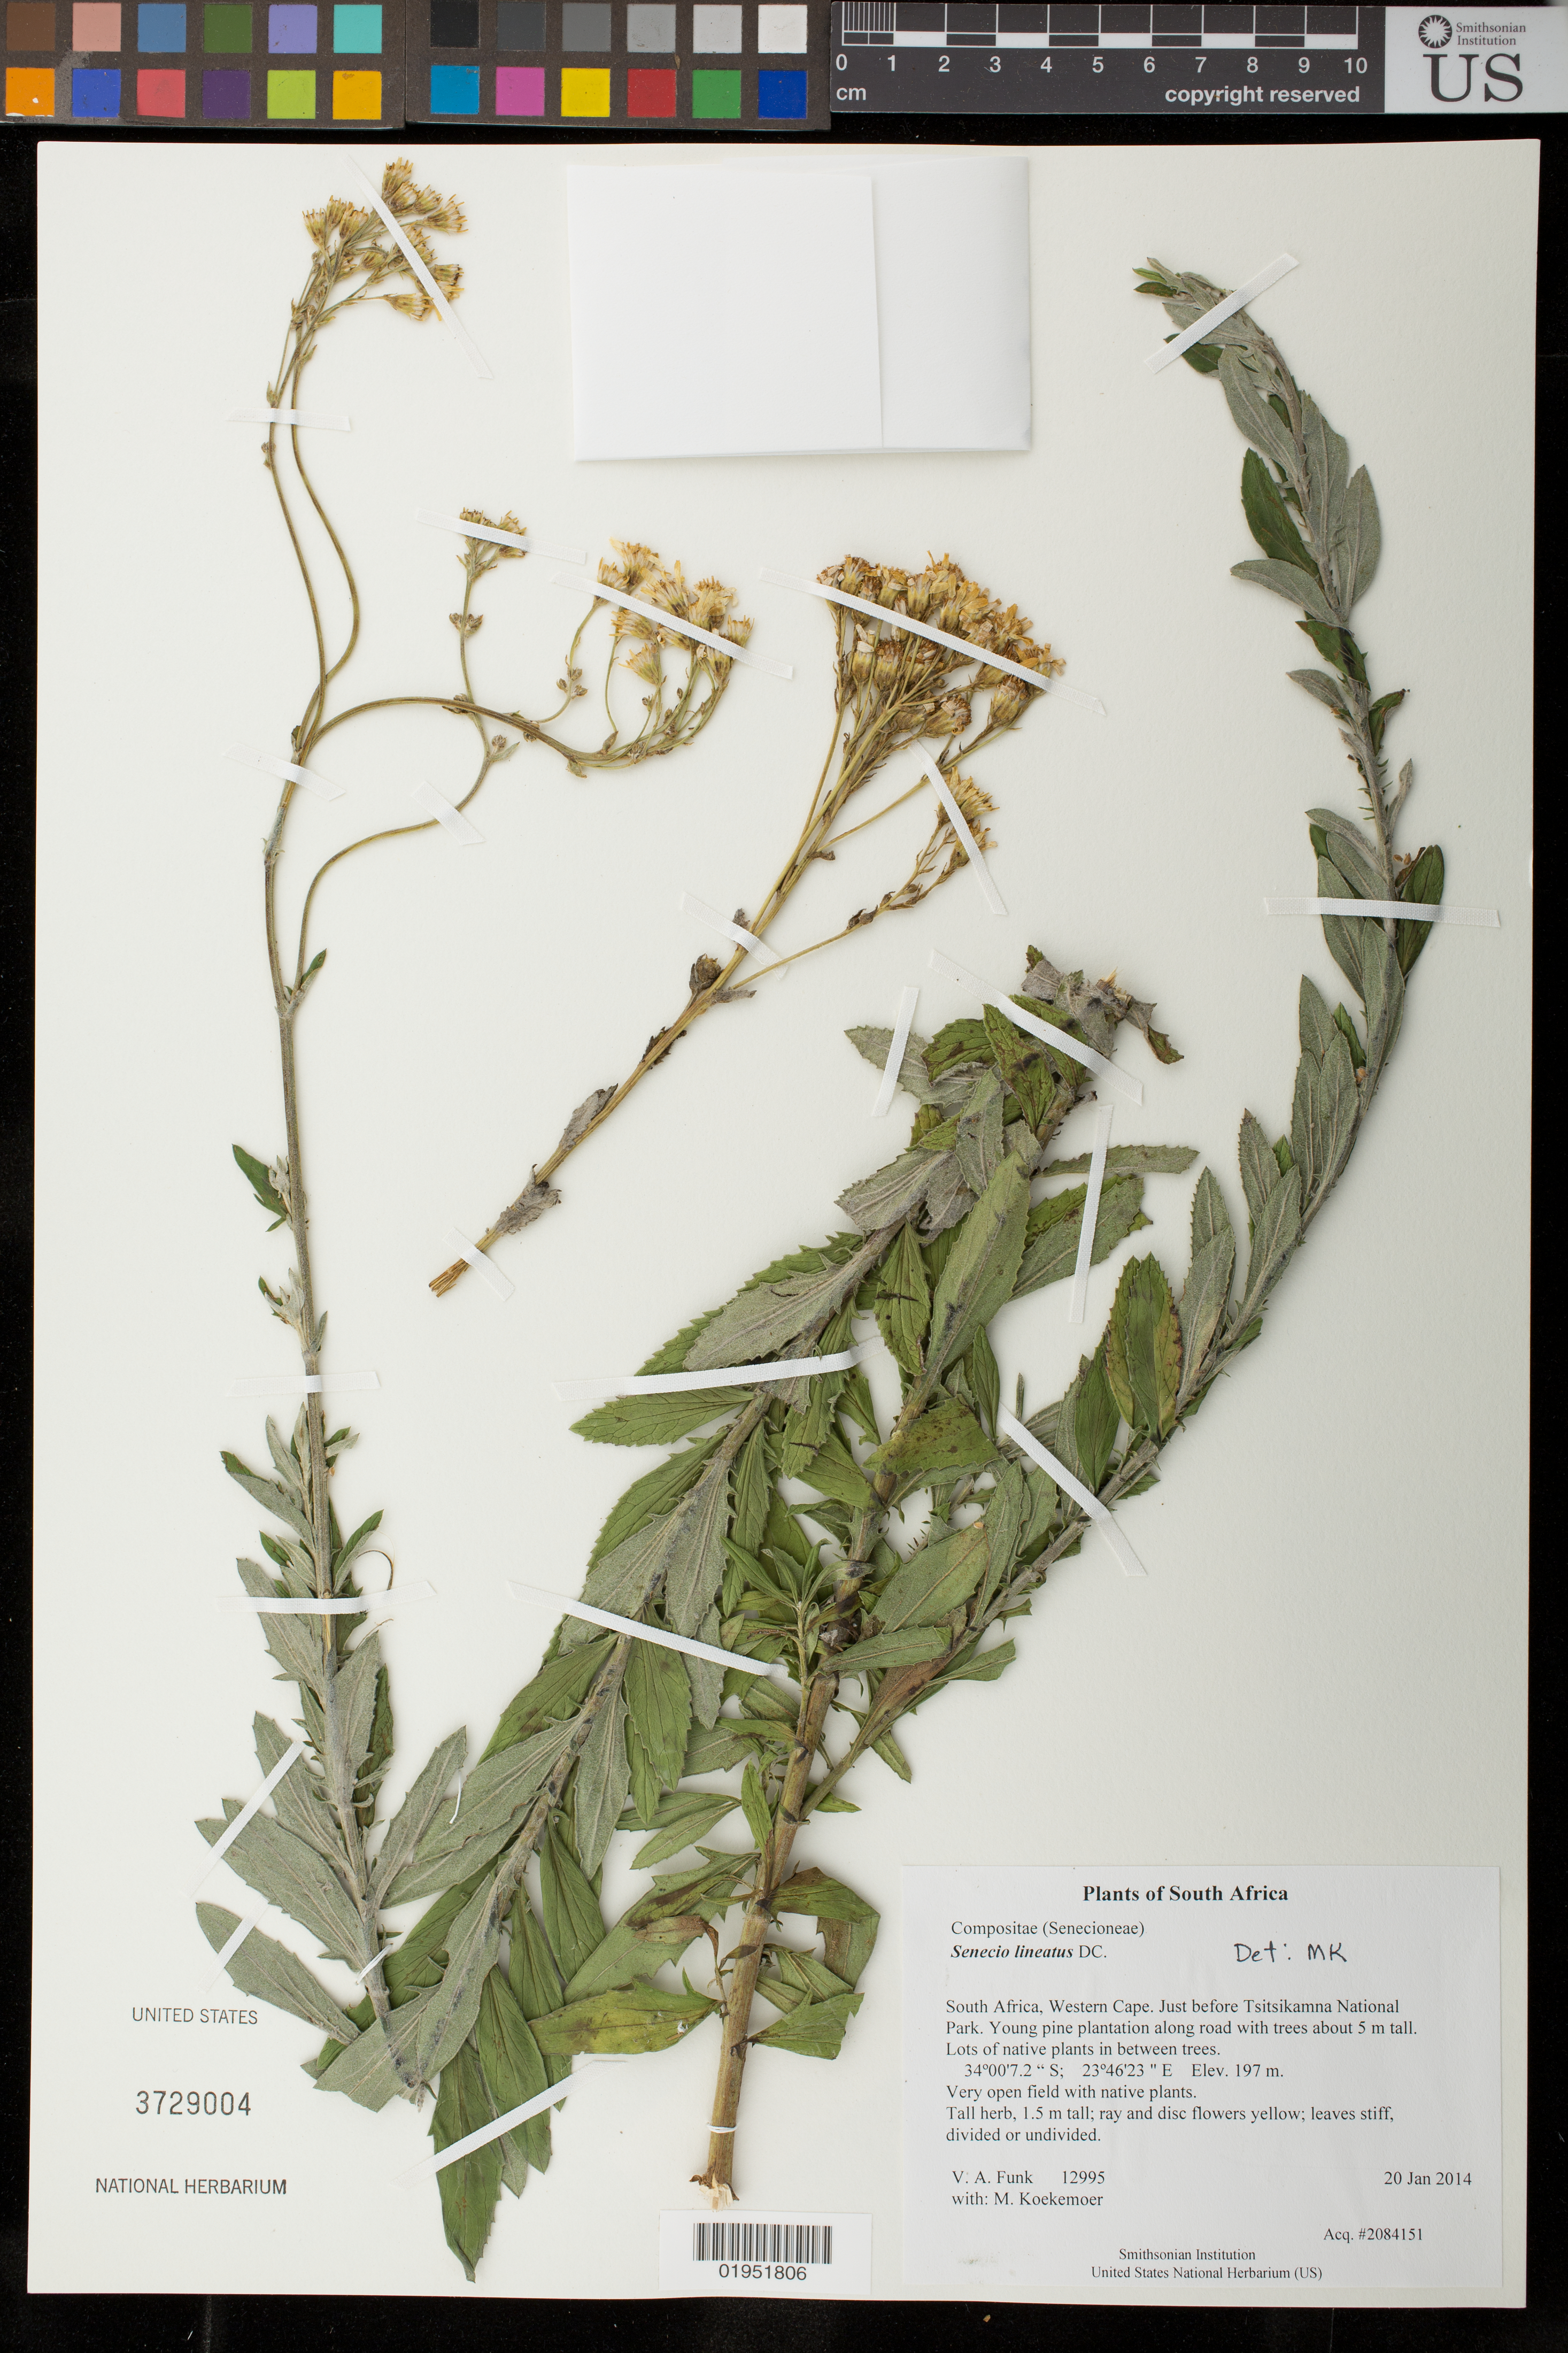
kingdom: Plantae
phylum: Tracheophyta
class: Magnoliopsida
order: Asterales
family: Asteraceae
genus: Senecio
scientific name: Senecio lineatus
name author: DC.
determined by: Koekemoer, M.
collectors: M. Koekemoer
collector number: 12995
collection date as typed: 20 Jan 2014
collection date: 2014-01-20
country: South Africa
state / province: Eastern Cape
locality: Just before Tsitsikamna National Park. Young pine plantation along road, trees about 5 m tall. Lots of native plants in between trees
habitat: Very open field with native plants.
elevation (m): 197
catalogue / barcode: US 3729004